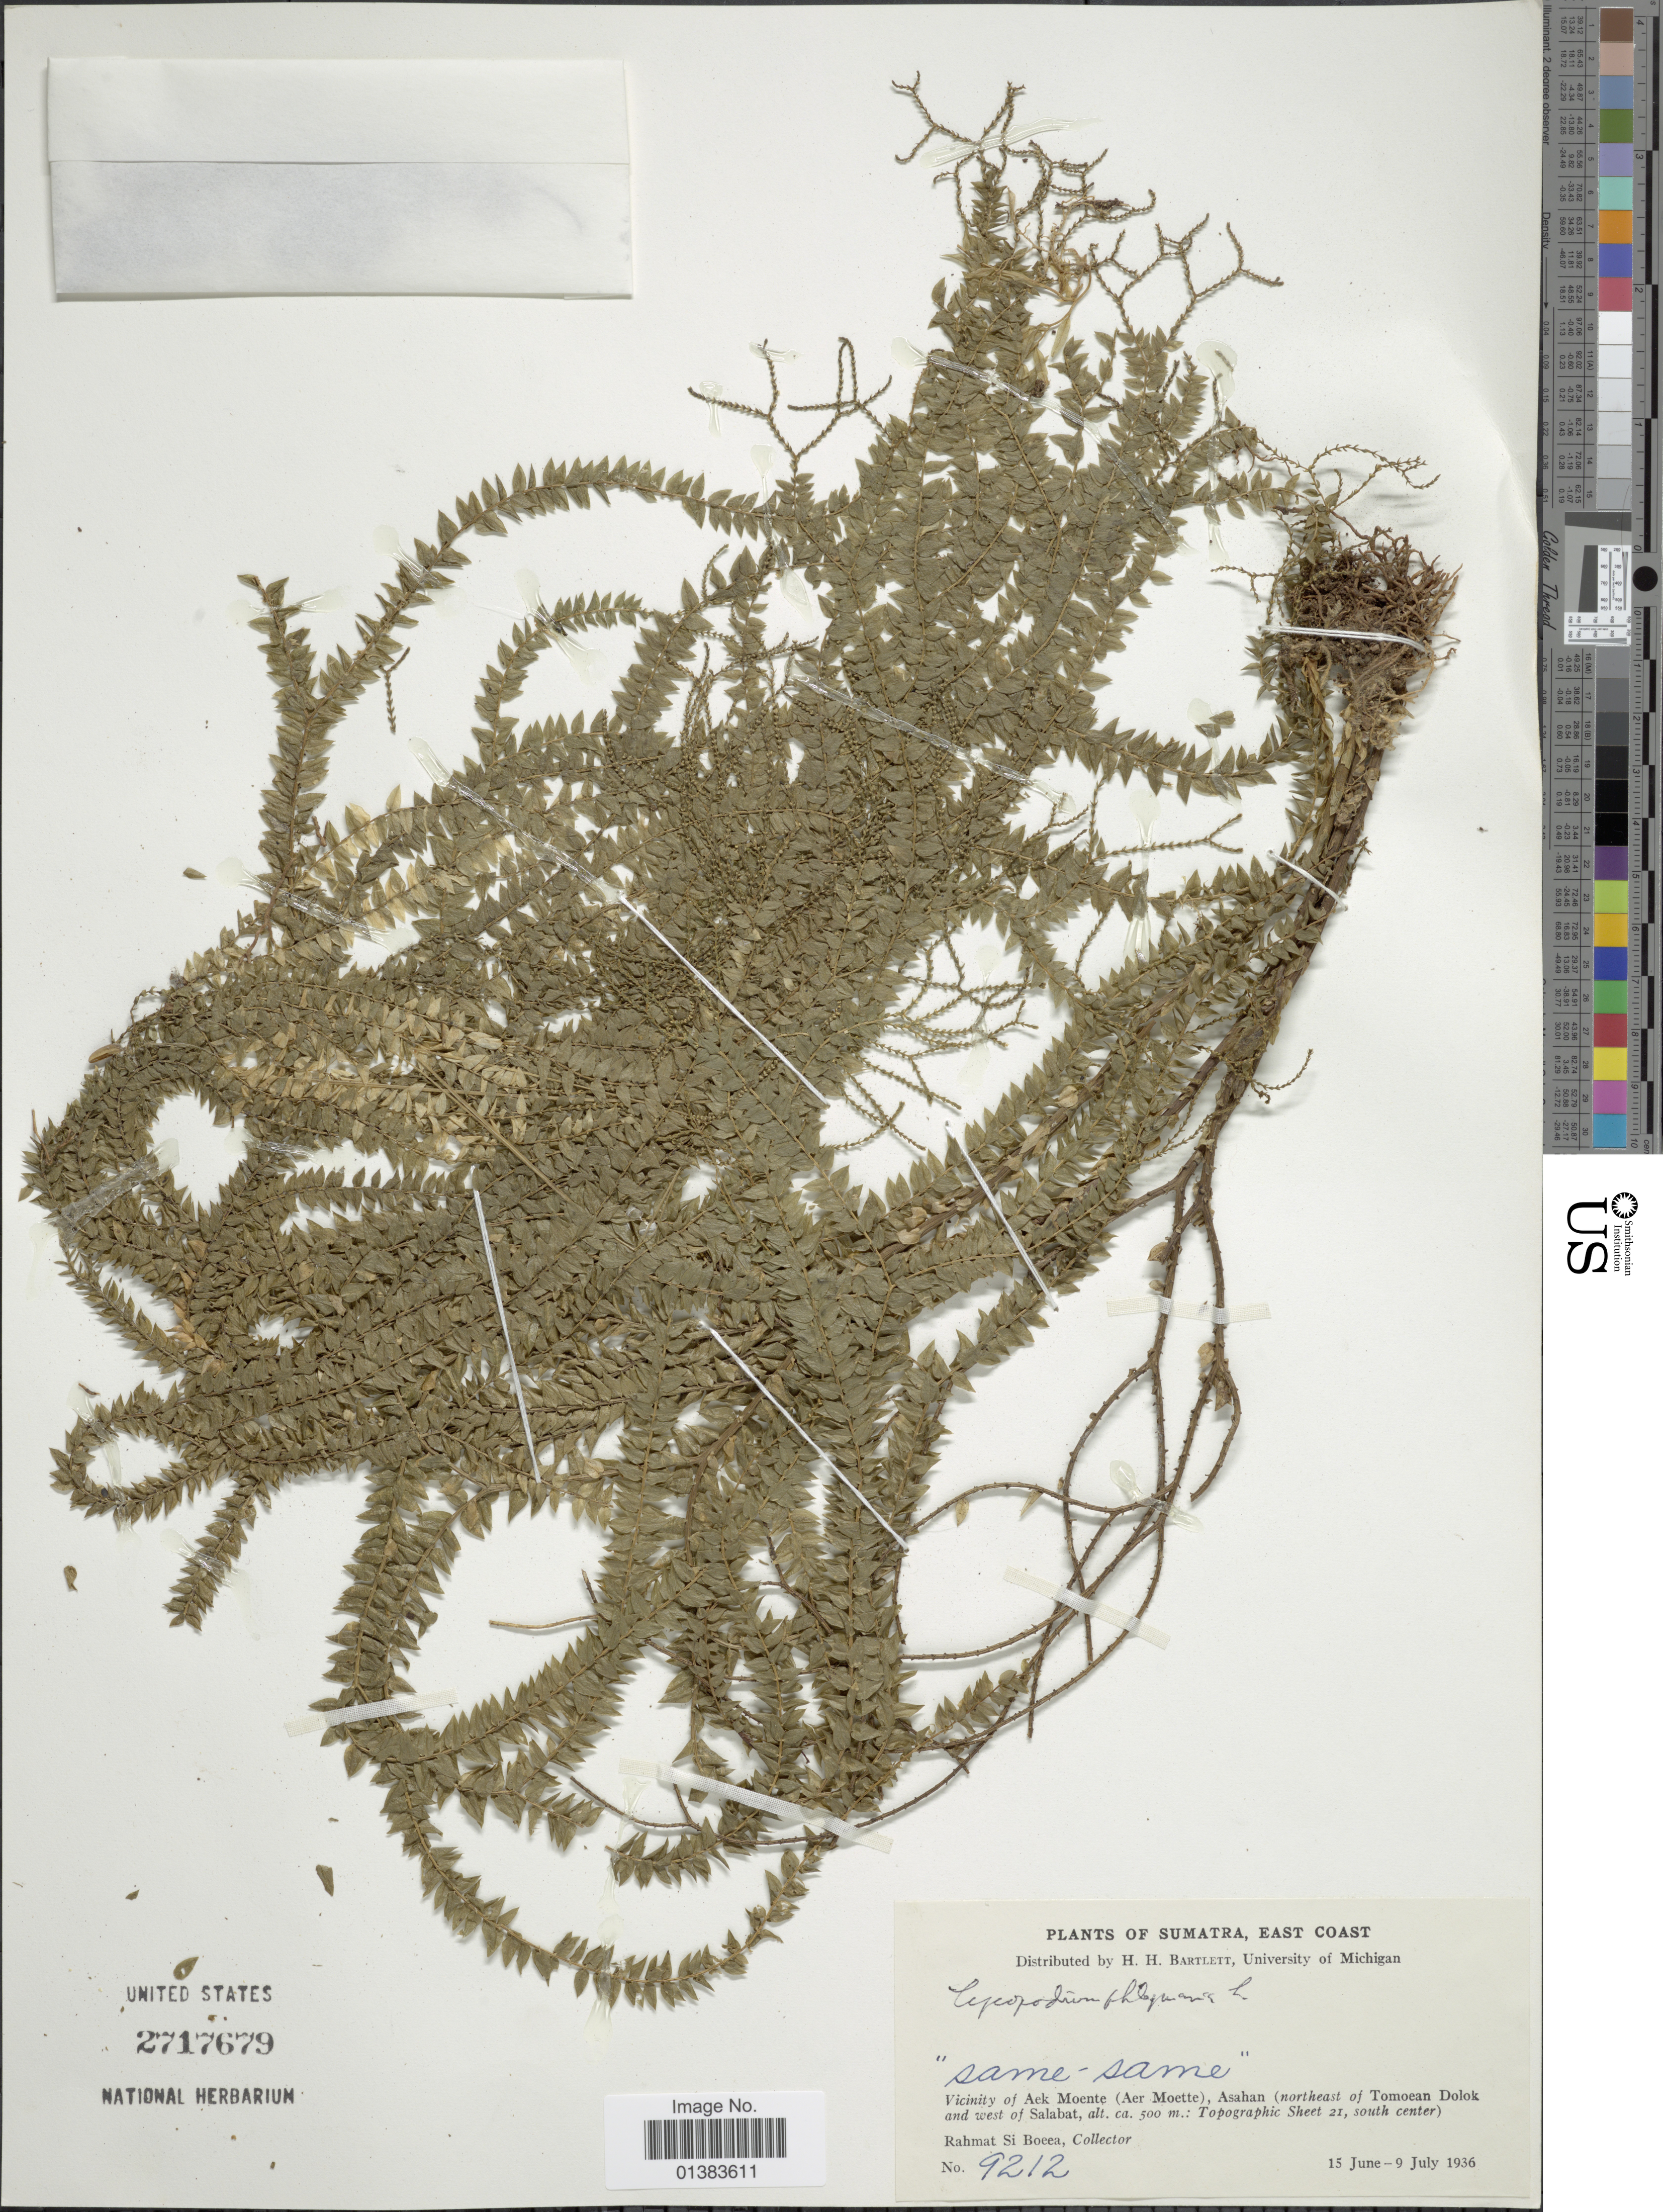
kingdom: Plantae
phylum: Tracheophyta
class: Lycopodiopsida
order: Lycopodiales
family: Lycopodiaceae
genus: Phlegmariurus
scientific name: Phlegmariurus phlegmaria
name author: (L.) Holub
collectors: Rahmat Si Boeea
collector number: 9212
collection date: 1936-06-15/1936-07-09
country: Indonesia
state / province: Sumatra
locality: East Coast, Vicinity of Aek Moente (Aer Moette), Asahan (northeast of Tomoean Dolok and west of Salabat: Topographic Sheet 21, south center)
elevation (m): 500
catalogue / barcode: US 2717679